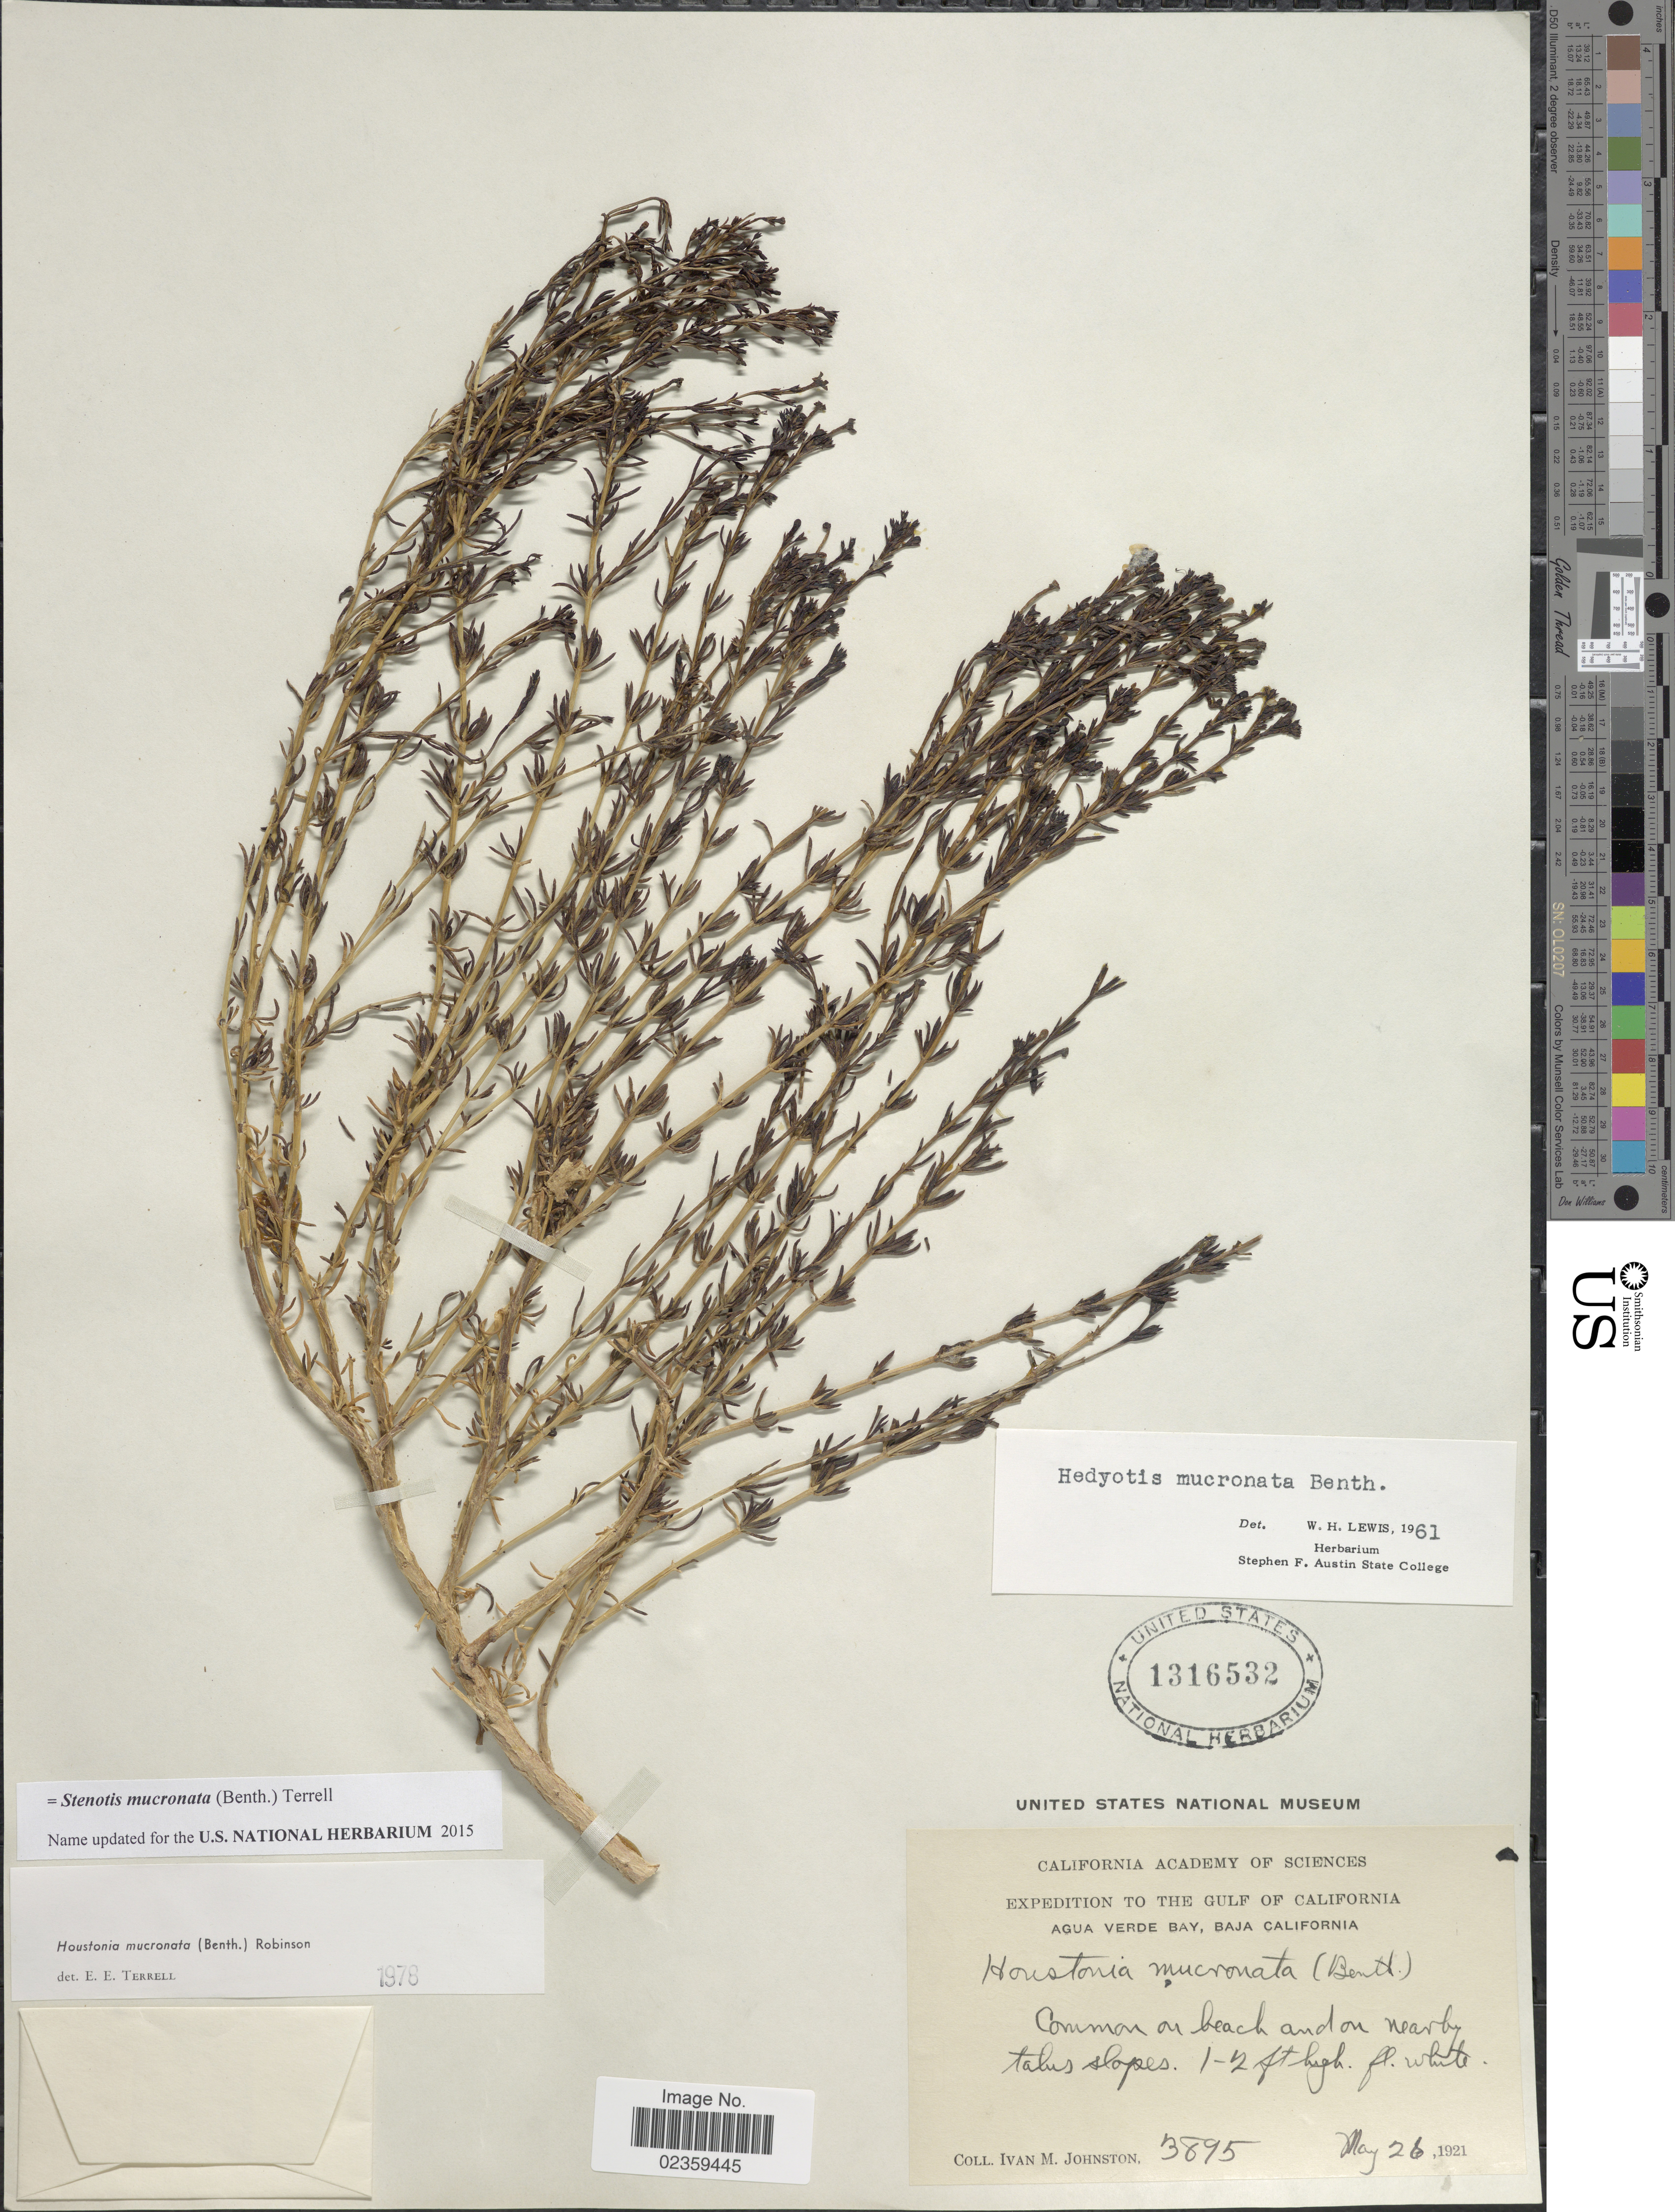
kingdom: Plantae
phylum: Tracheophyta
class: Magnoliopsida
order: Gentianales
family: Rubiaceae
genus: Stenotis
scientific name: Stenotis mucronata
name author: (Benth.) Terrell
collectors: I.M. Johnston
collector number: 3895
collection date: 1921-05-26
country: Mexico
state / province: Baja California Sur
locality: Gulf of California. Agua Verde Bay, Baja California.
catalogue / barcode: US 1316532